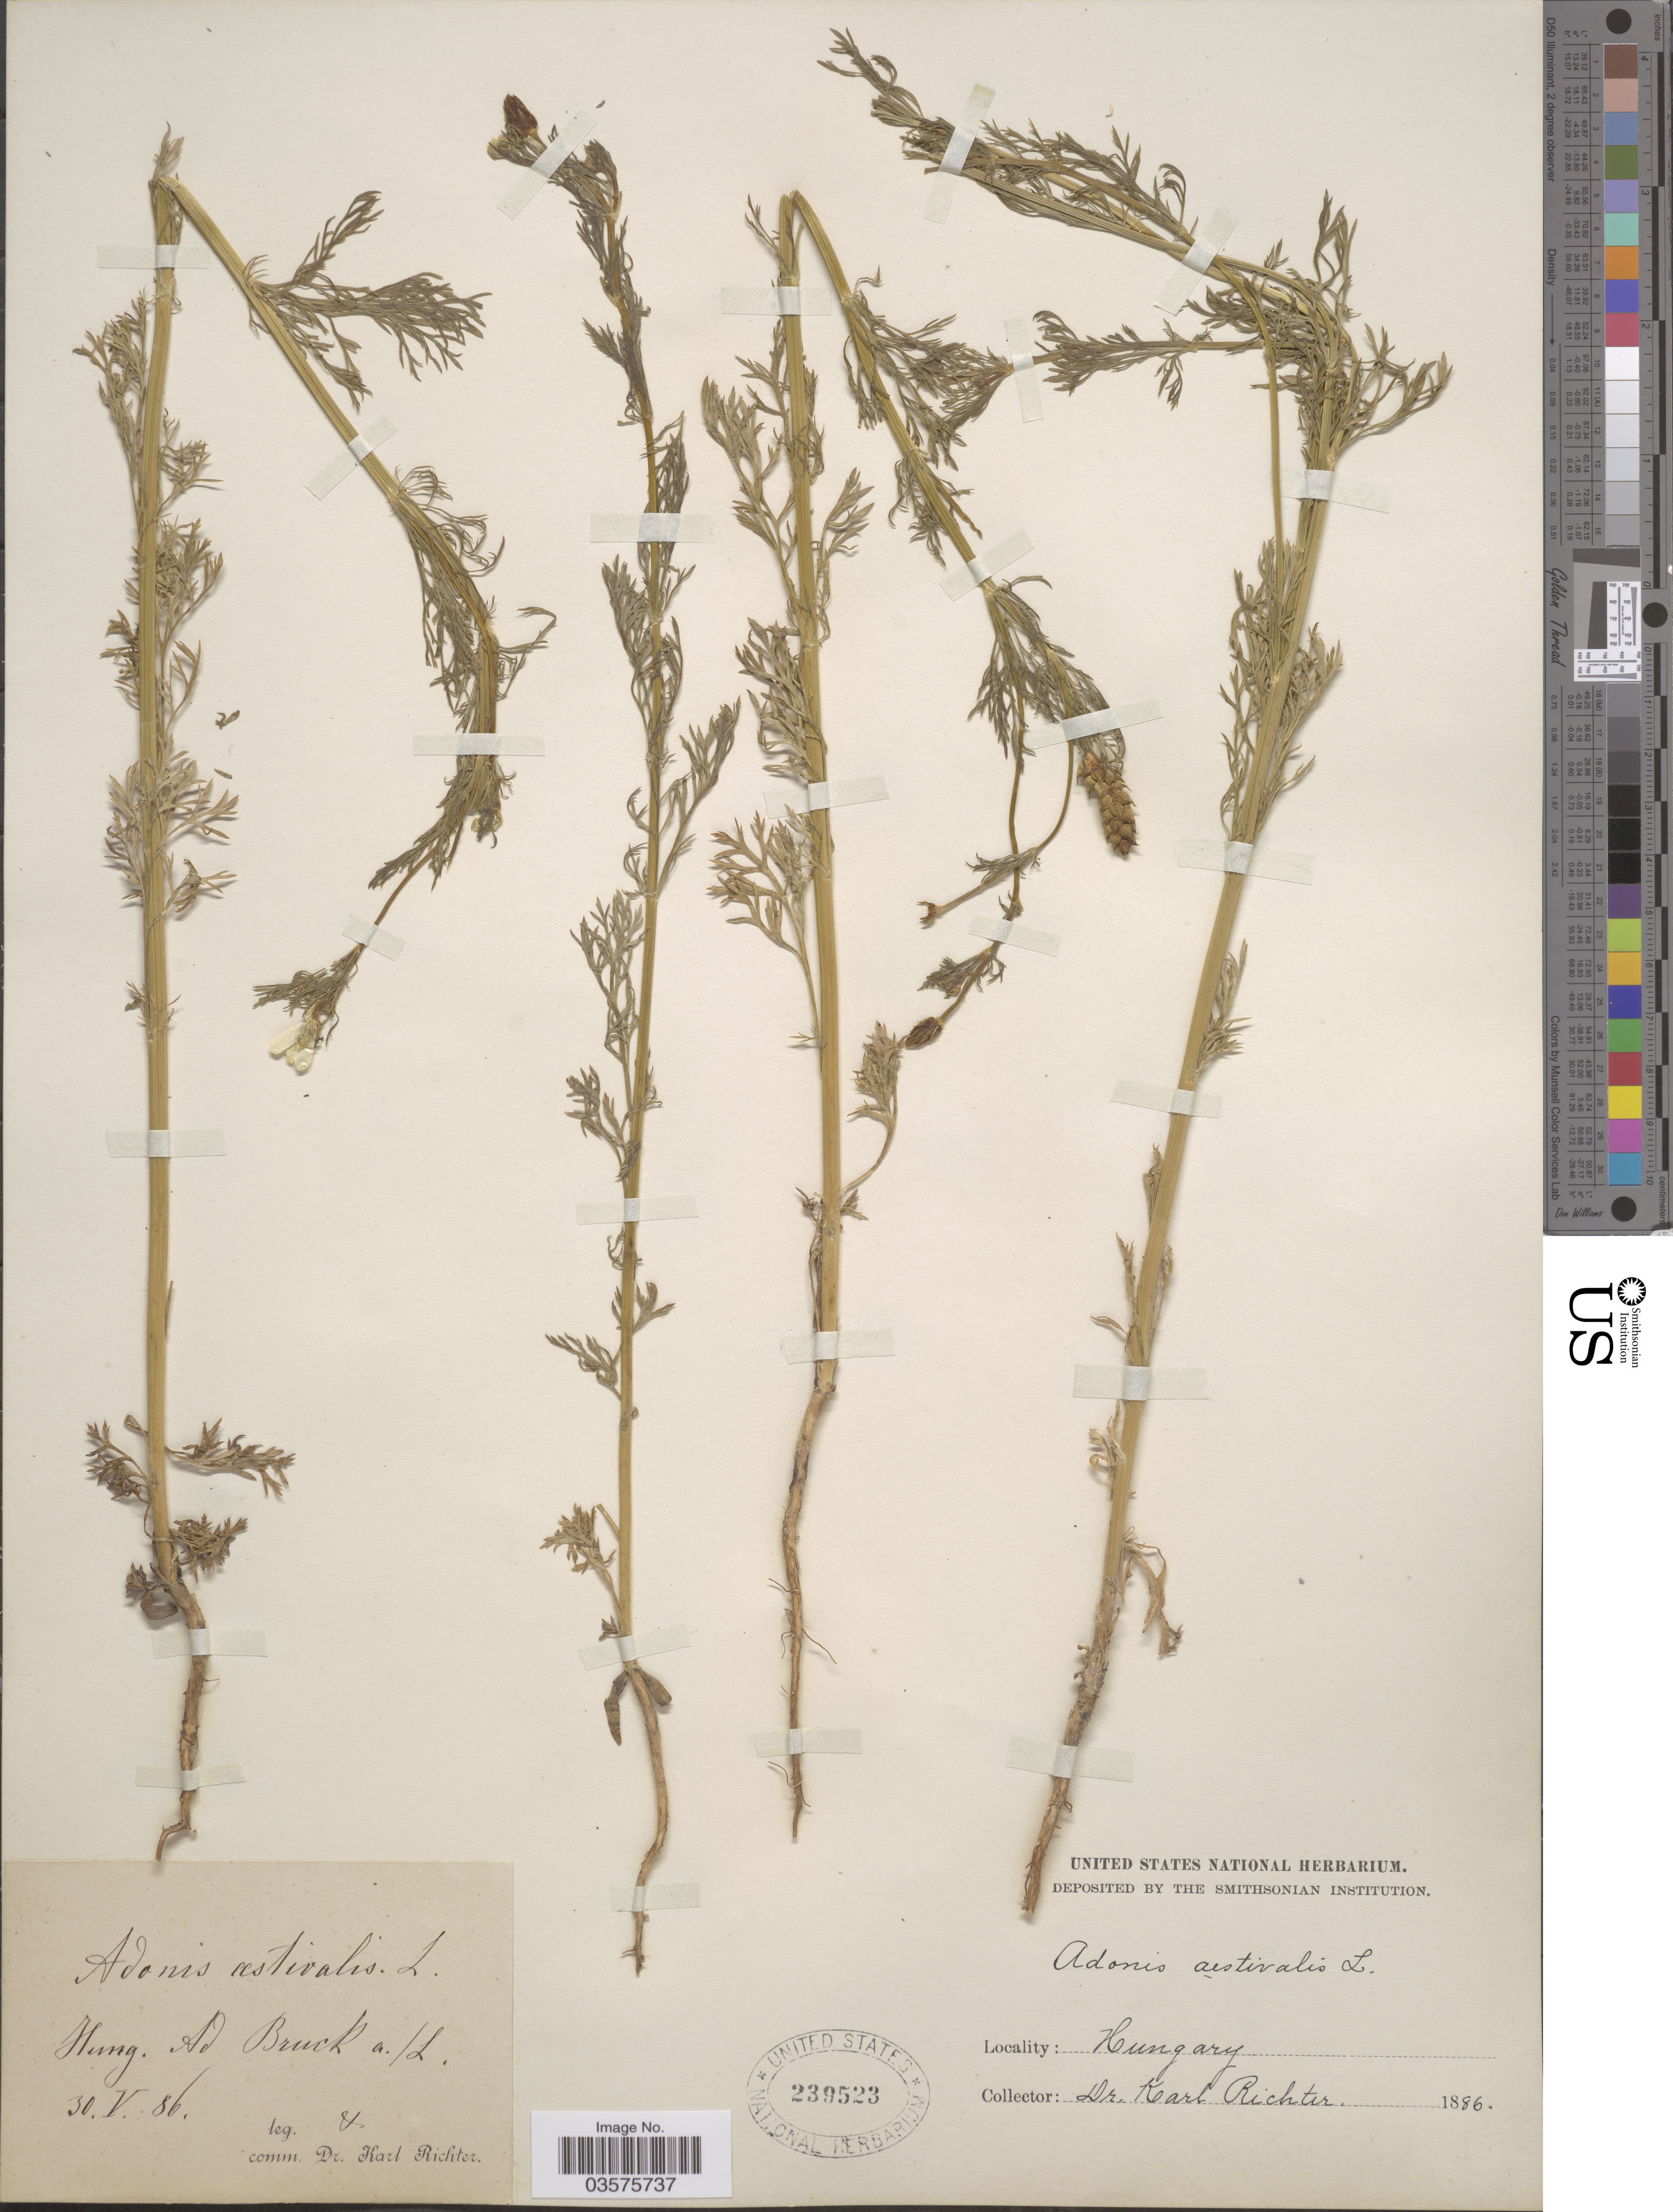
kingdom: Plantae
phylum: Tracheophyta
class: Magnoliopsida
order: Ranunculales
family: Ranunculaceae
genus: Adonis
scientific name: Adonis aestivalis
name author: L.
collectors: K. Richter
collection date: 1886-05-30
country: Hungary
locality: Hung. Ad. Bruck a./L. [interpreted]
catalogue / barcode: US 239523